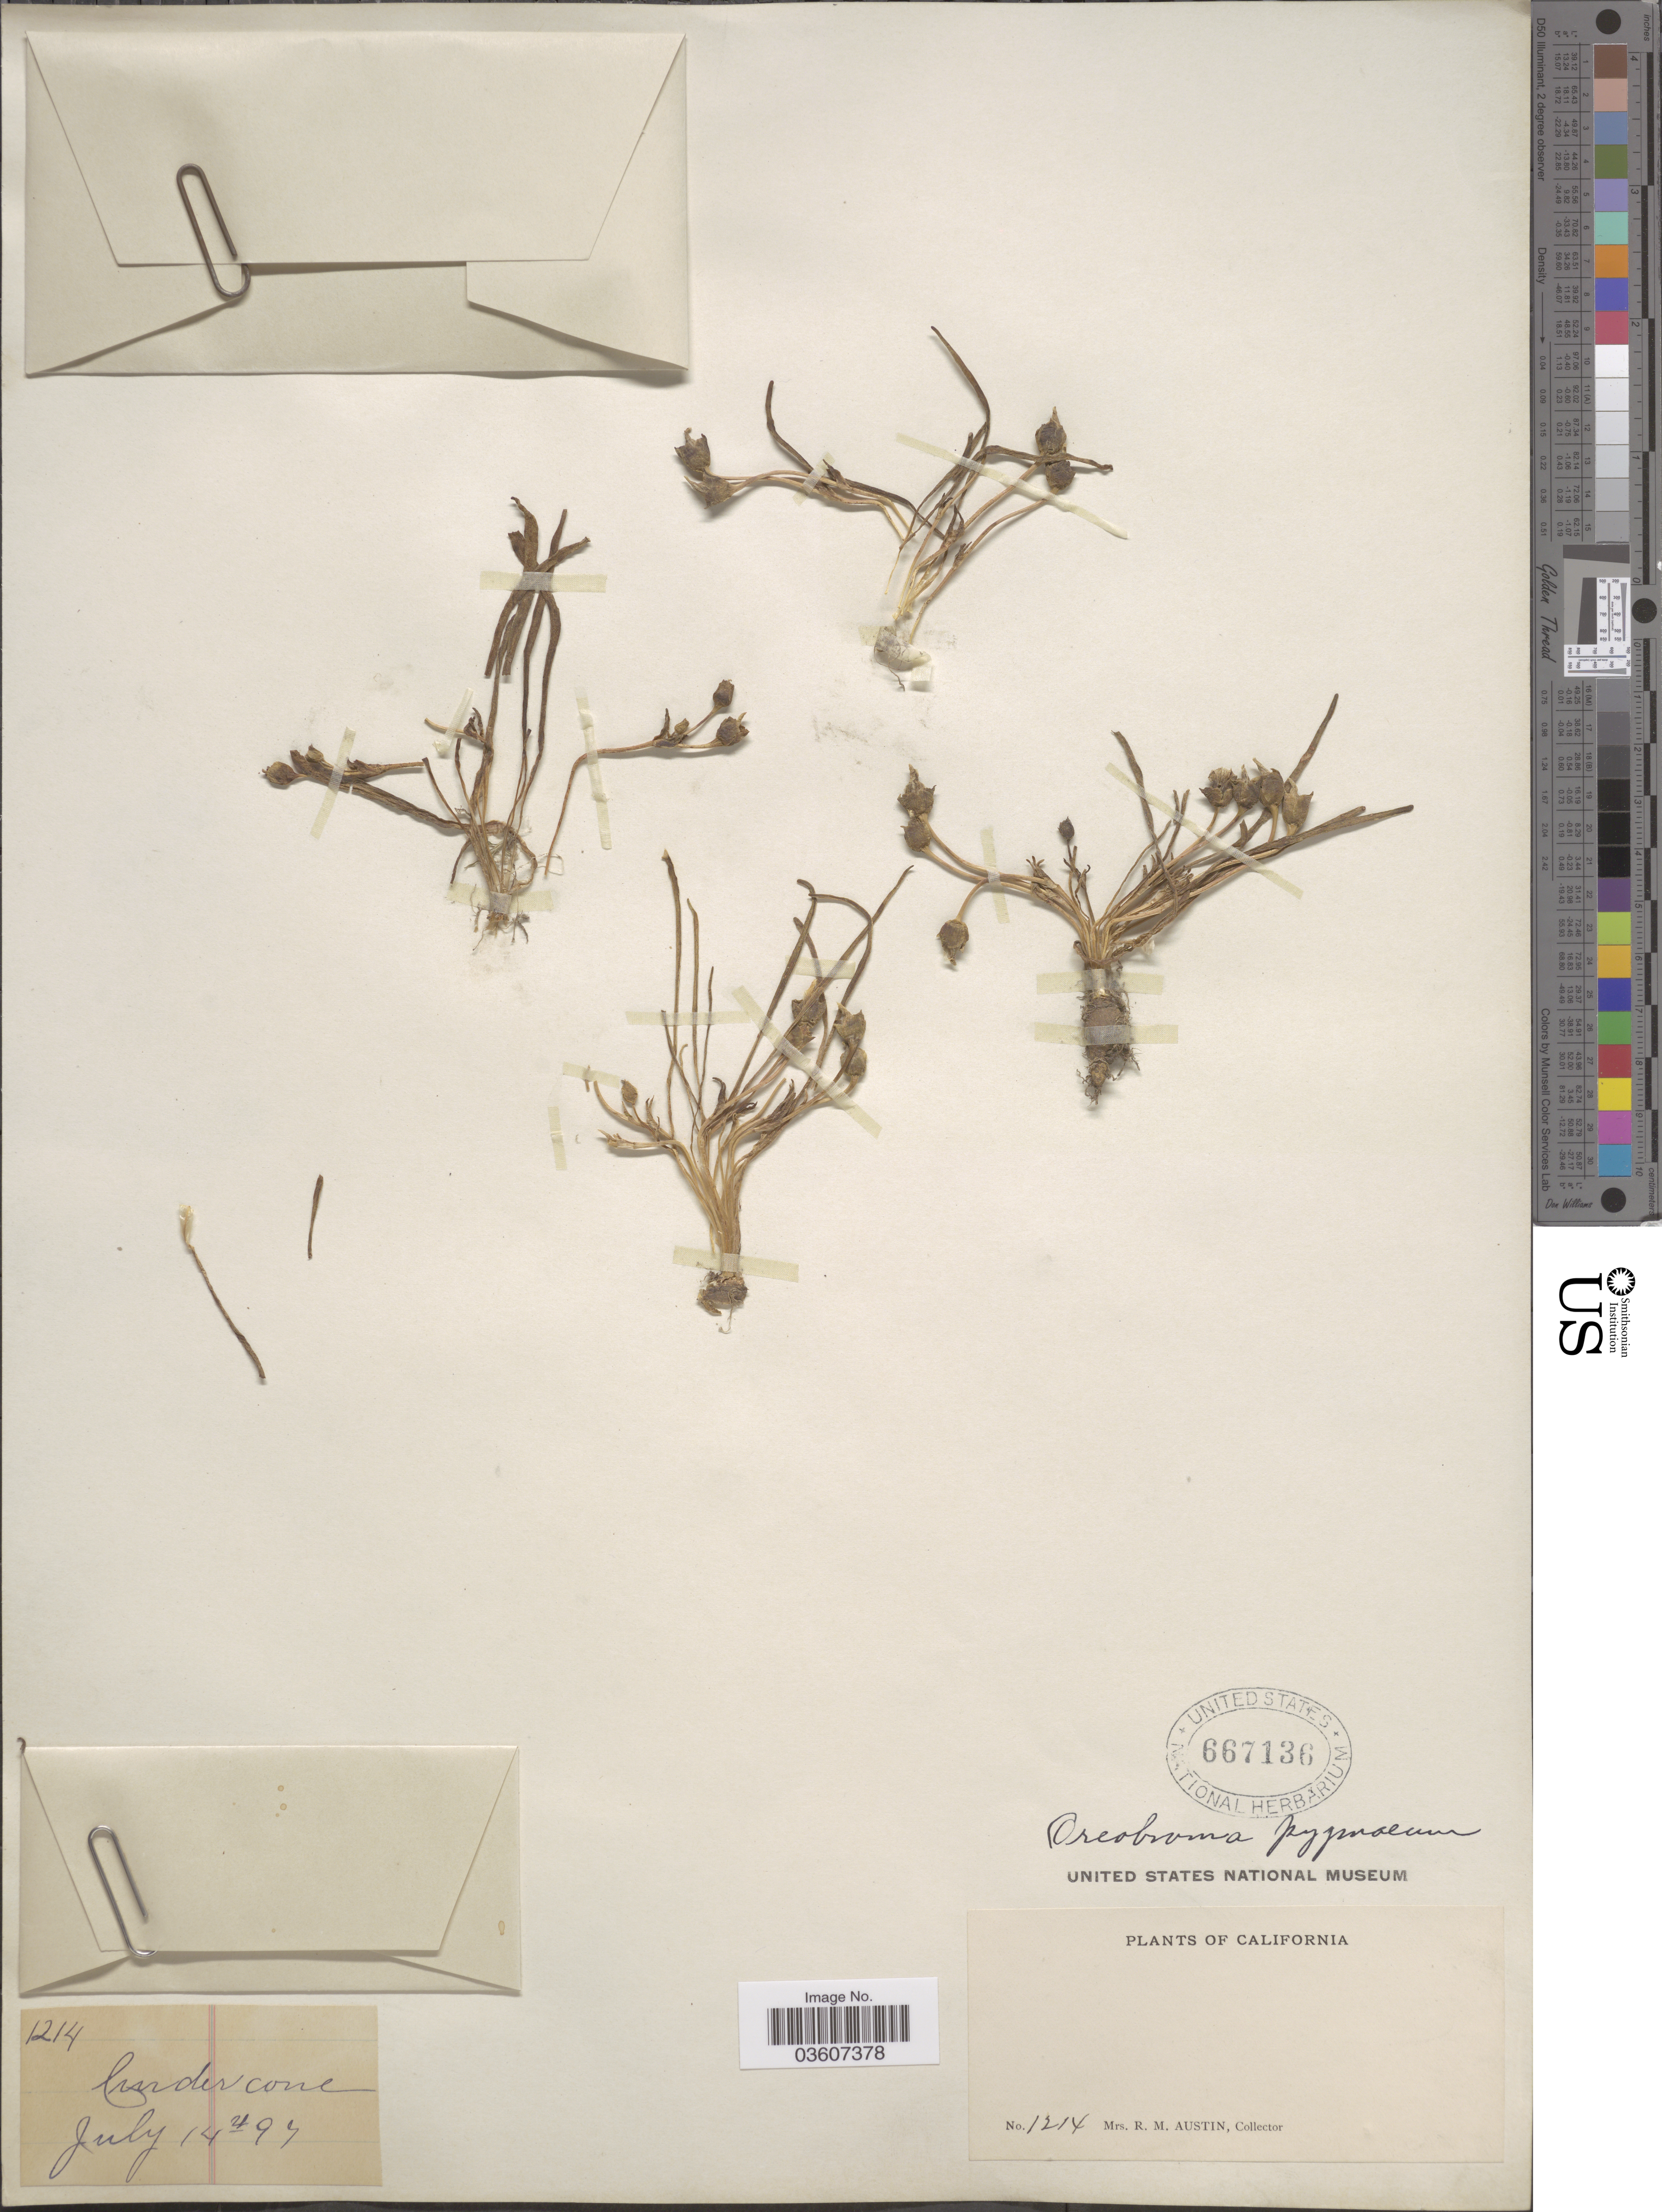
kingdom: Plantae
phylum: Tracheophyta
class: Magnoliopsida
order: Caryophyllales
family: Montiaceae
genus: Lewisia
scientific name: Lewisia nevadensis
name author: (A. Gray) B.L. Rob.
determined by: Strong, Mark T., (BOT), Smithsonian Institution - National Museum of Natural History (UNITED STATES)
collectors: R. Austin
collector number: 1214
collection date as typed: Transcribed d/m/y: 24/7/97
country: United States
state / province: California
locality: Cinder cone.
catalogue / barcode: US 667136